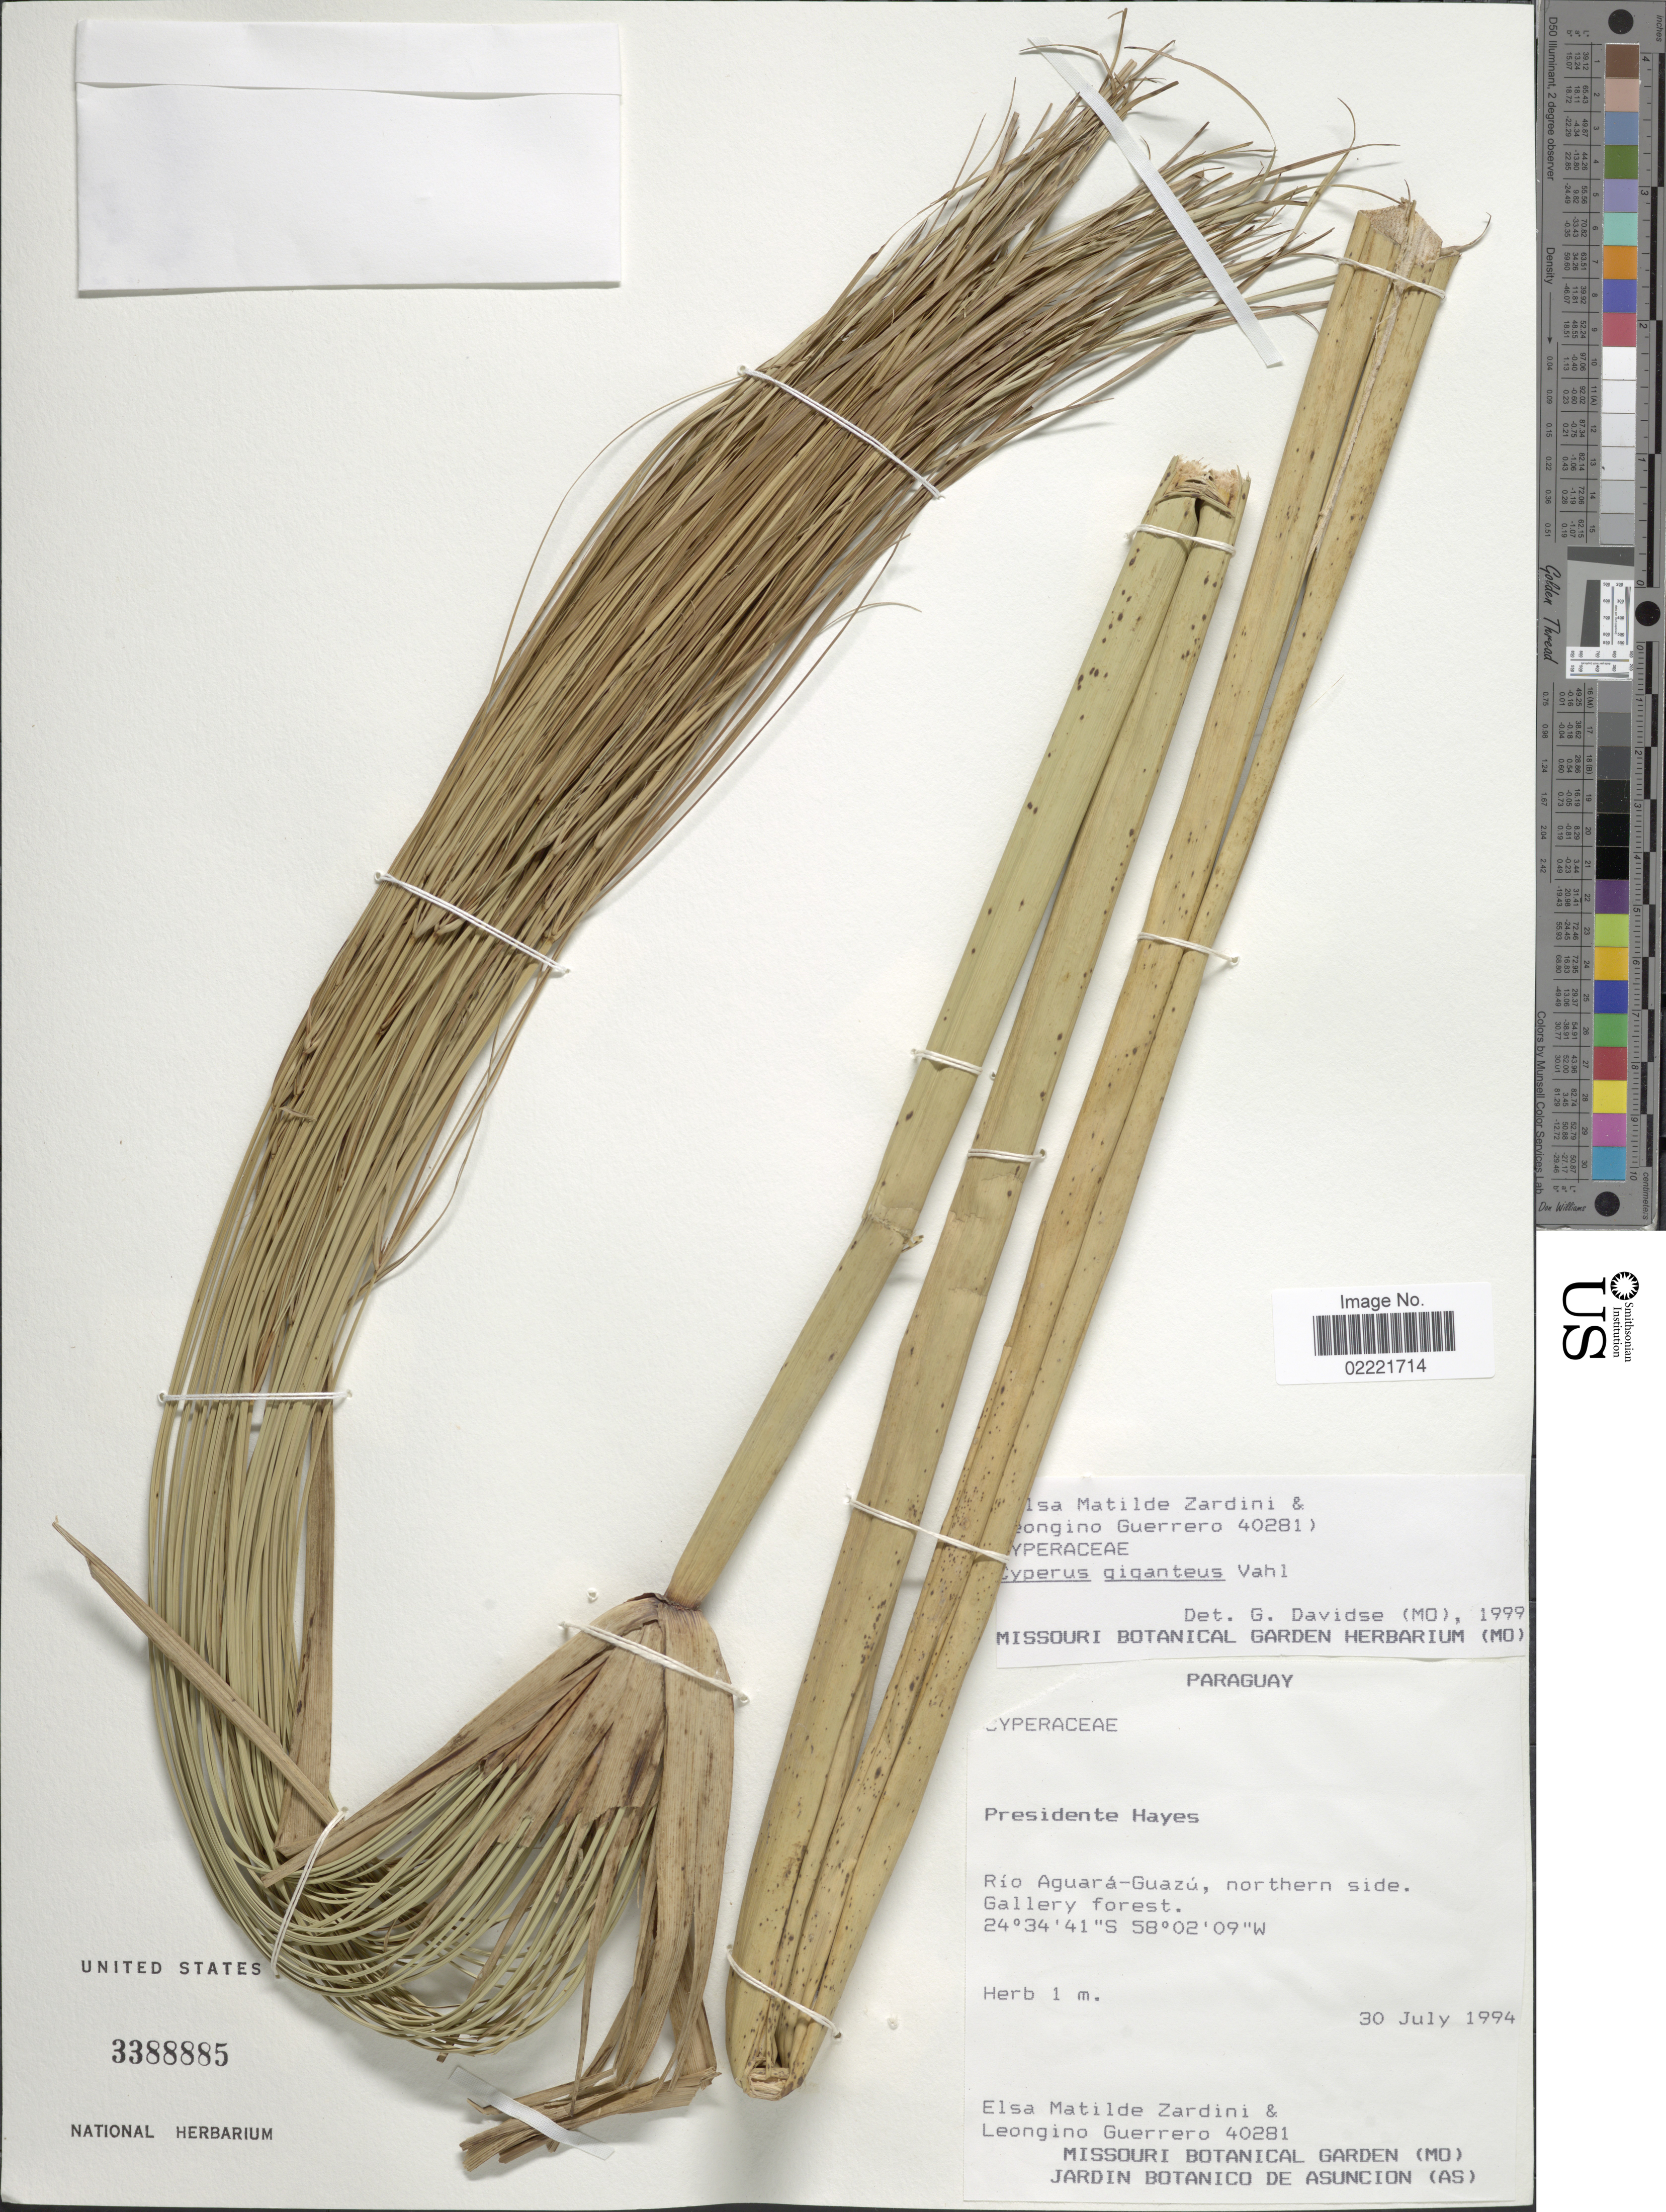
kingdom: Plantae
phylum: Tracheophyta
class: Liliopsida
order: Poales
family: Cyperaceae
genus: Cyperus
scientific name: Cyperus giganteus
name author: Vahl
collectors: E. M. Zardini & L. Guerrero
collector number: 40281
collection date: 1994-07-30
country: Paraguay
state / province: Presidente Hayes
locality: Río Aguará-Guazú, northern side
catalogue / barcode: US 3388885